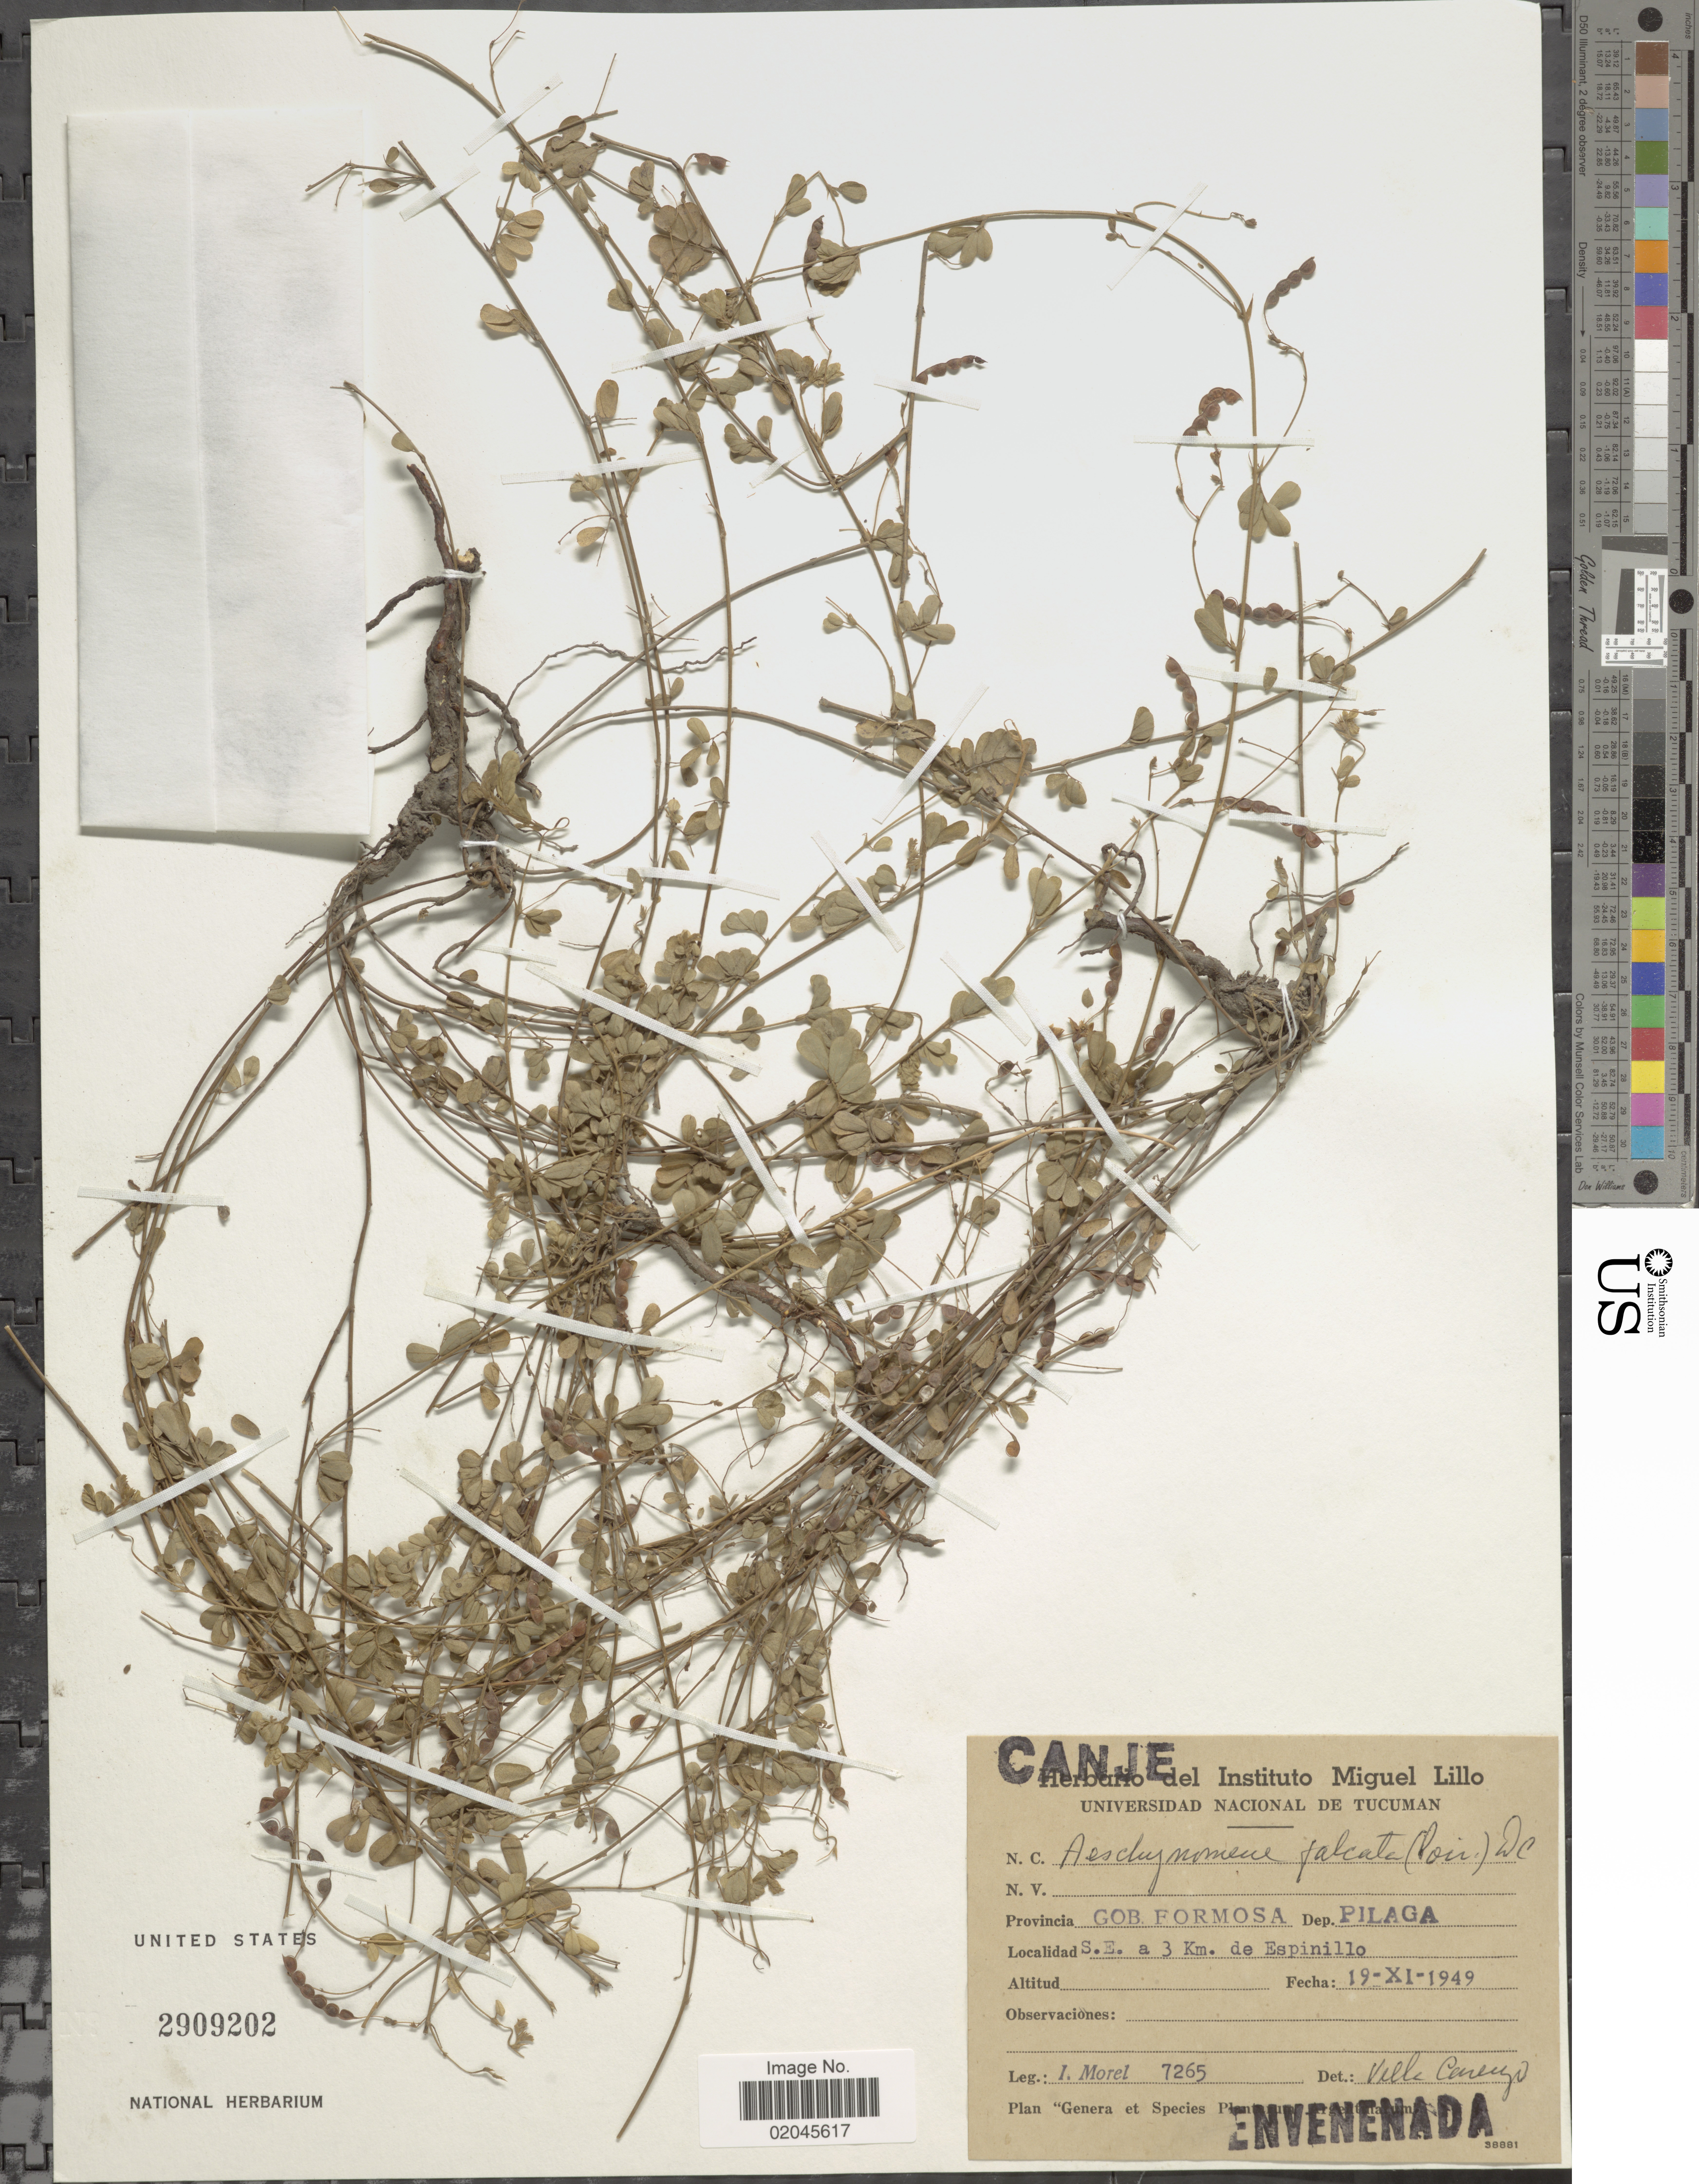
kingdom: Plantae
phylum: Tracheophyta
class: Magnoliopsida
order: Fabales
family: Fabaceae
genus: Aeschynomene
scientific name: Aeschynomene falcata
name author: (Poir.) DC.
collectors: I. Morel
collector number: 7265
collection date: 1949-11-19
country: Argentina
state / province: Formosa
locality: Gob. Formosa, Dep. Pilaga, S.E. a 3 Km. de Espinillo.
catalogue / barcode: US 2909202